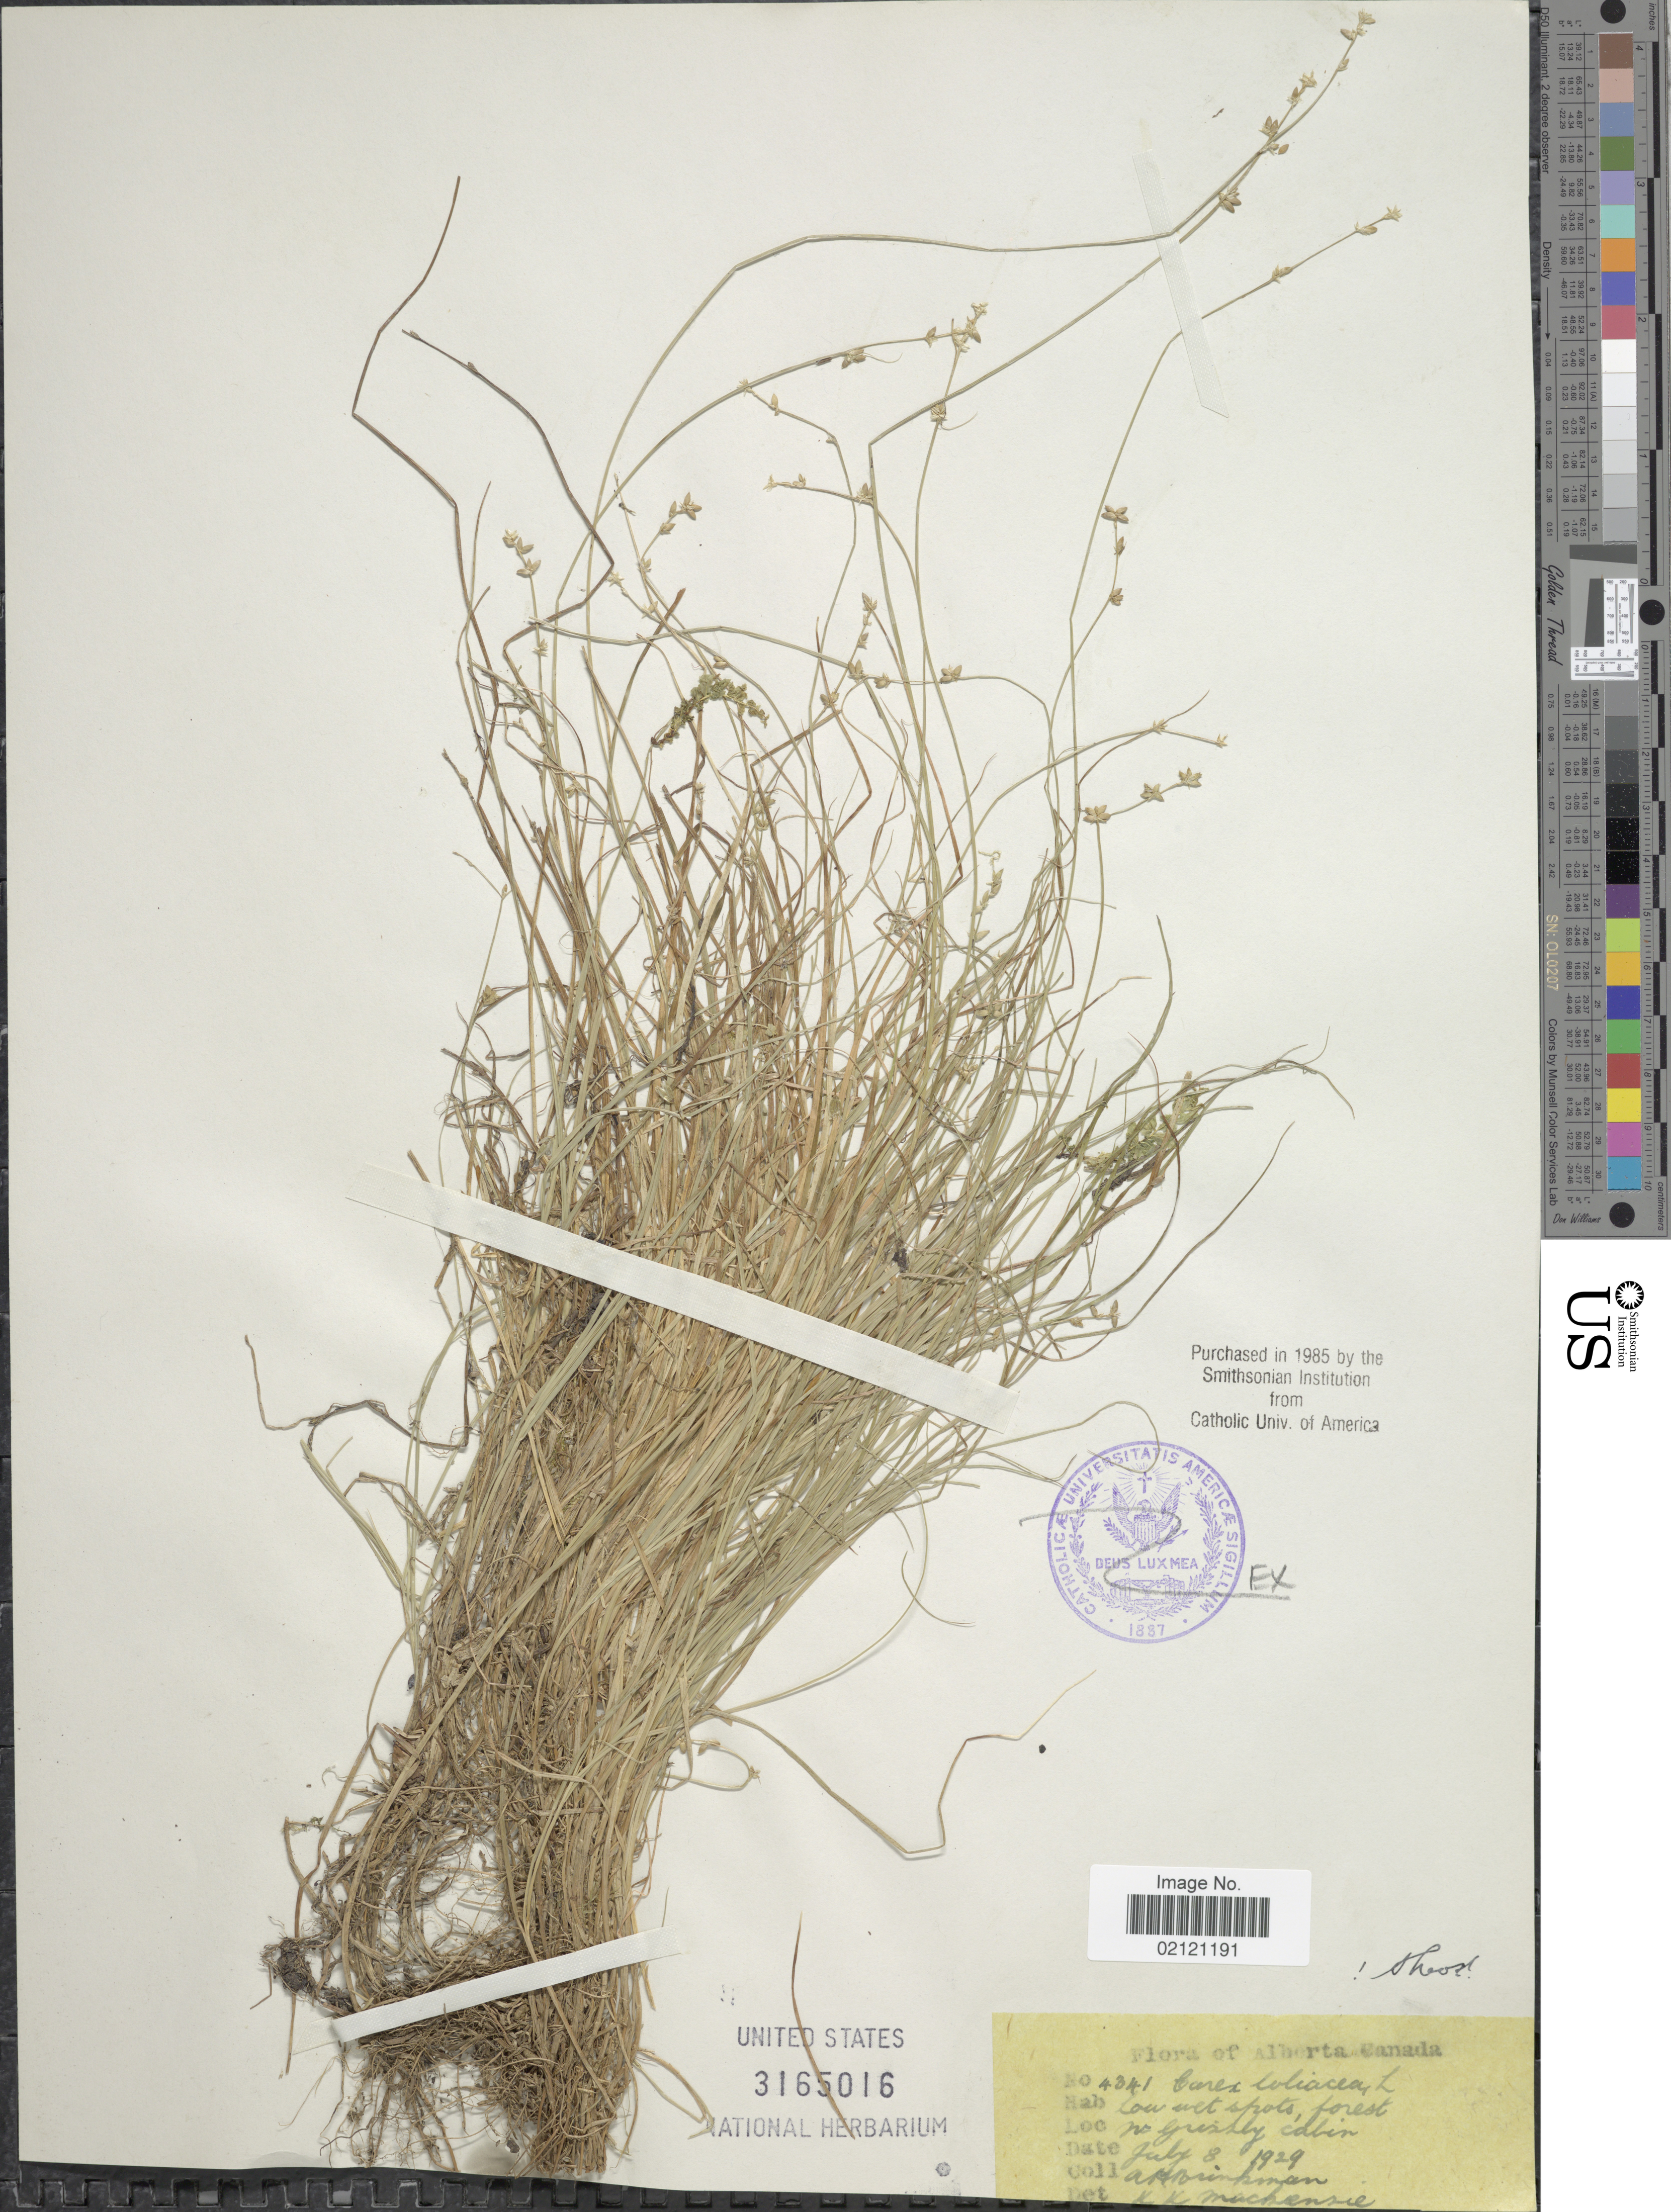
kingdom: Plantae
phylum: Tracheophyta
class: Liliopsida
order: Poales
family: Cyperaceae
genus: Carex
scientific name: Carex loliacea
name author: L.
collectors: A. Brinkman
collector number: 4341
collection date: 1929-07-08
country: Canada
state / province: Alberta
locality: Mt Grizzly cabin.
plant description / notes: Precise locality edit: Corrected "Nr Gristly Cabin" to "Mt Grizzly cabin."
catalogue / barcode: US 3165016